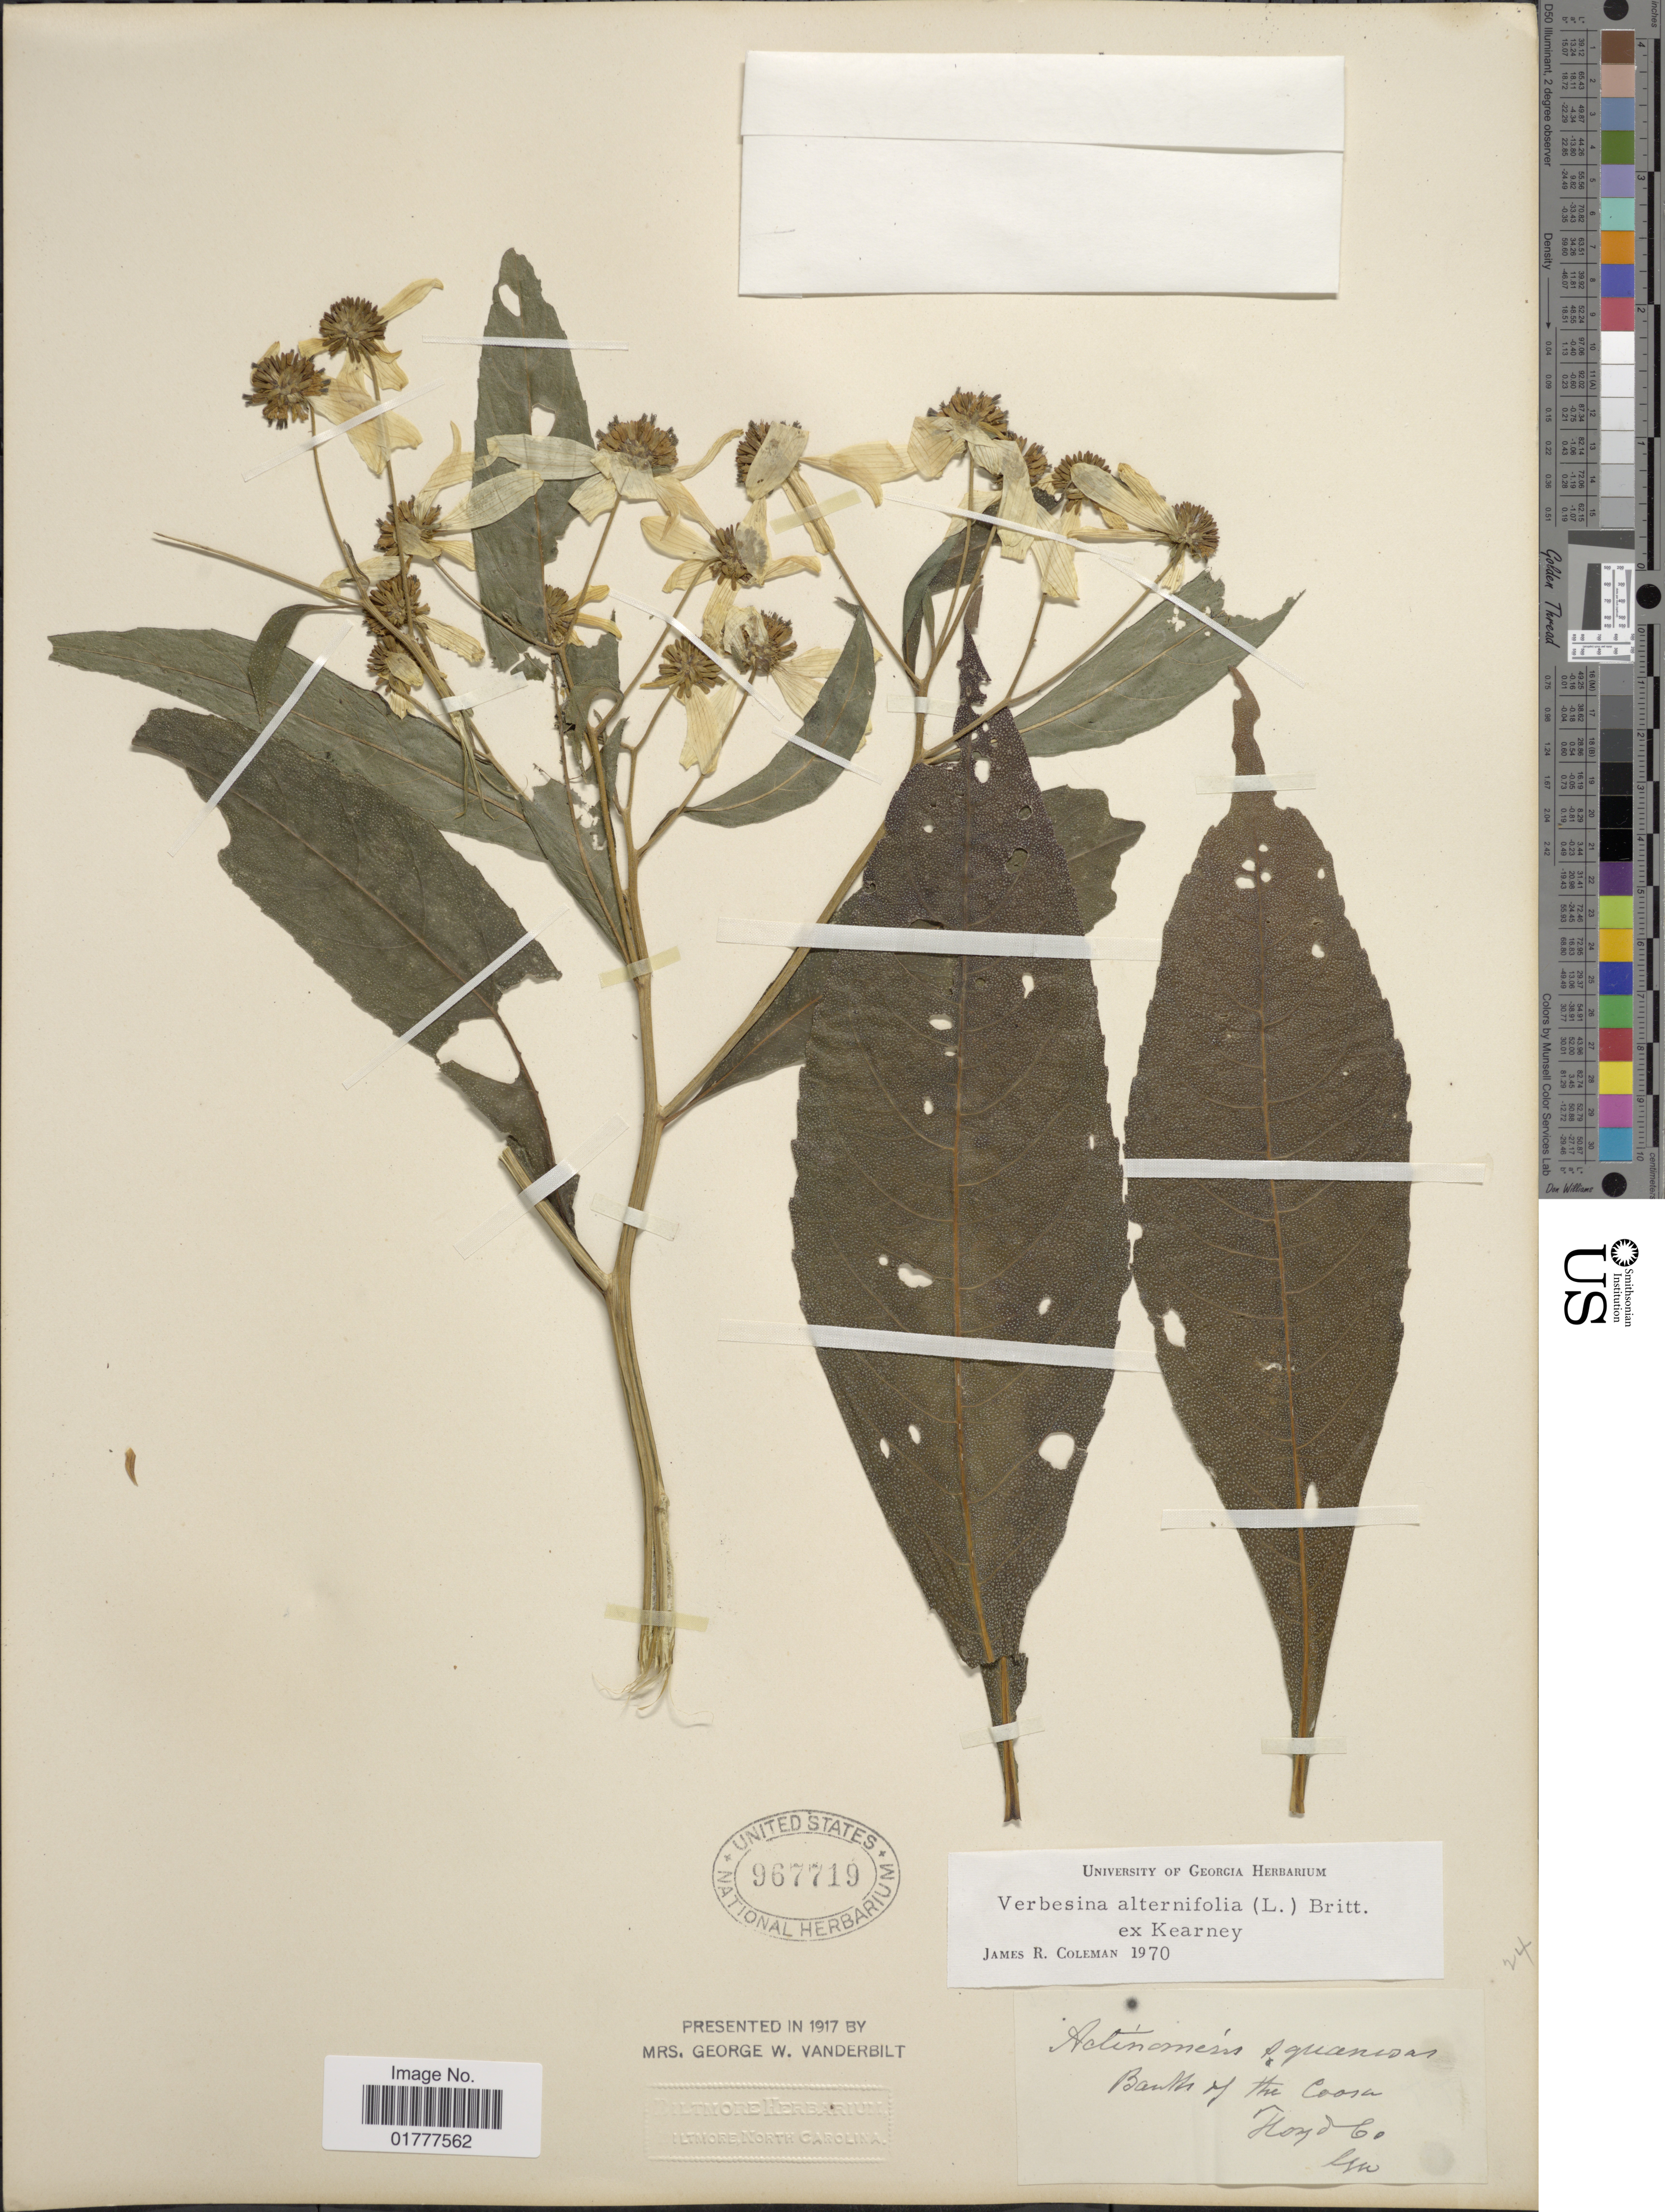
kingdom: Plantae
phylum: Tracheophyta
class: Magnoliopsida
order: Asterales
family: Asteraceae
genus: Actinomeris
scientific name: Actinomeris alternifolia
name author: (L.) DC.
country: United States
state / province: Georgia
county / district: Floyd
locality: Banks of the Coosa, Floyd Co.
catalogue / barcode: US 967719